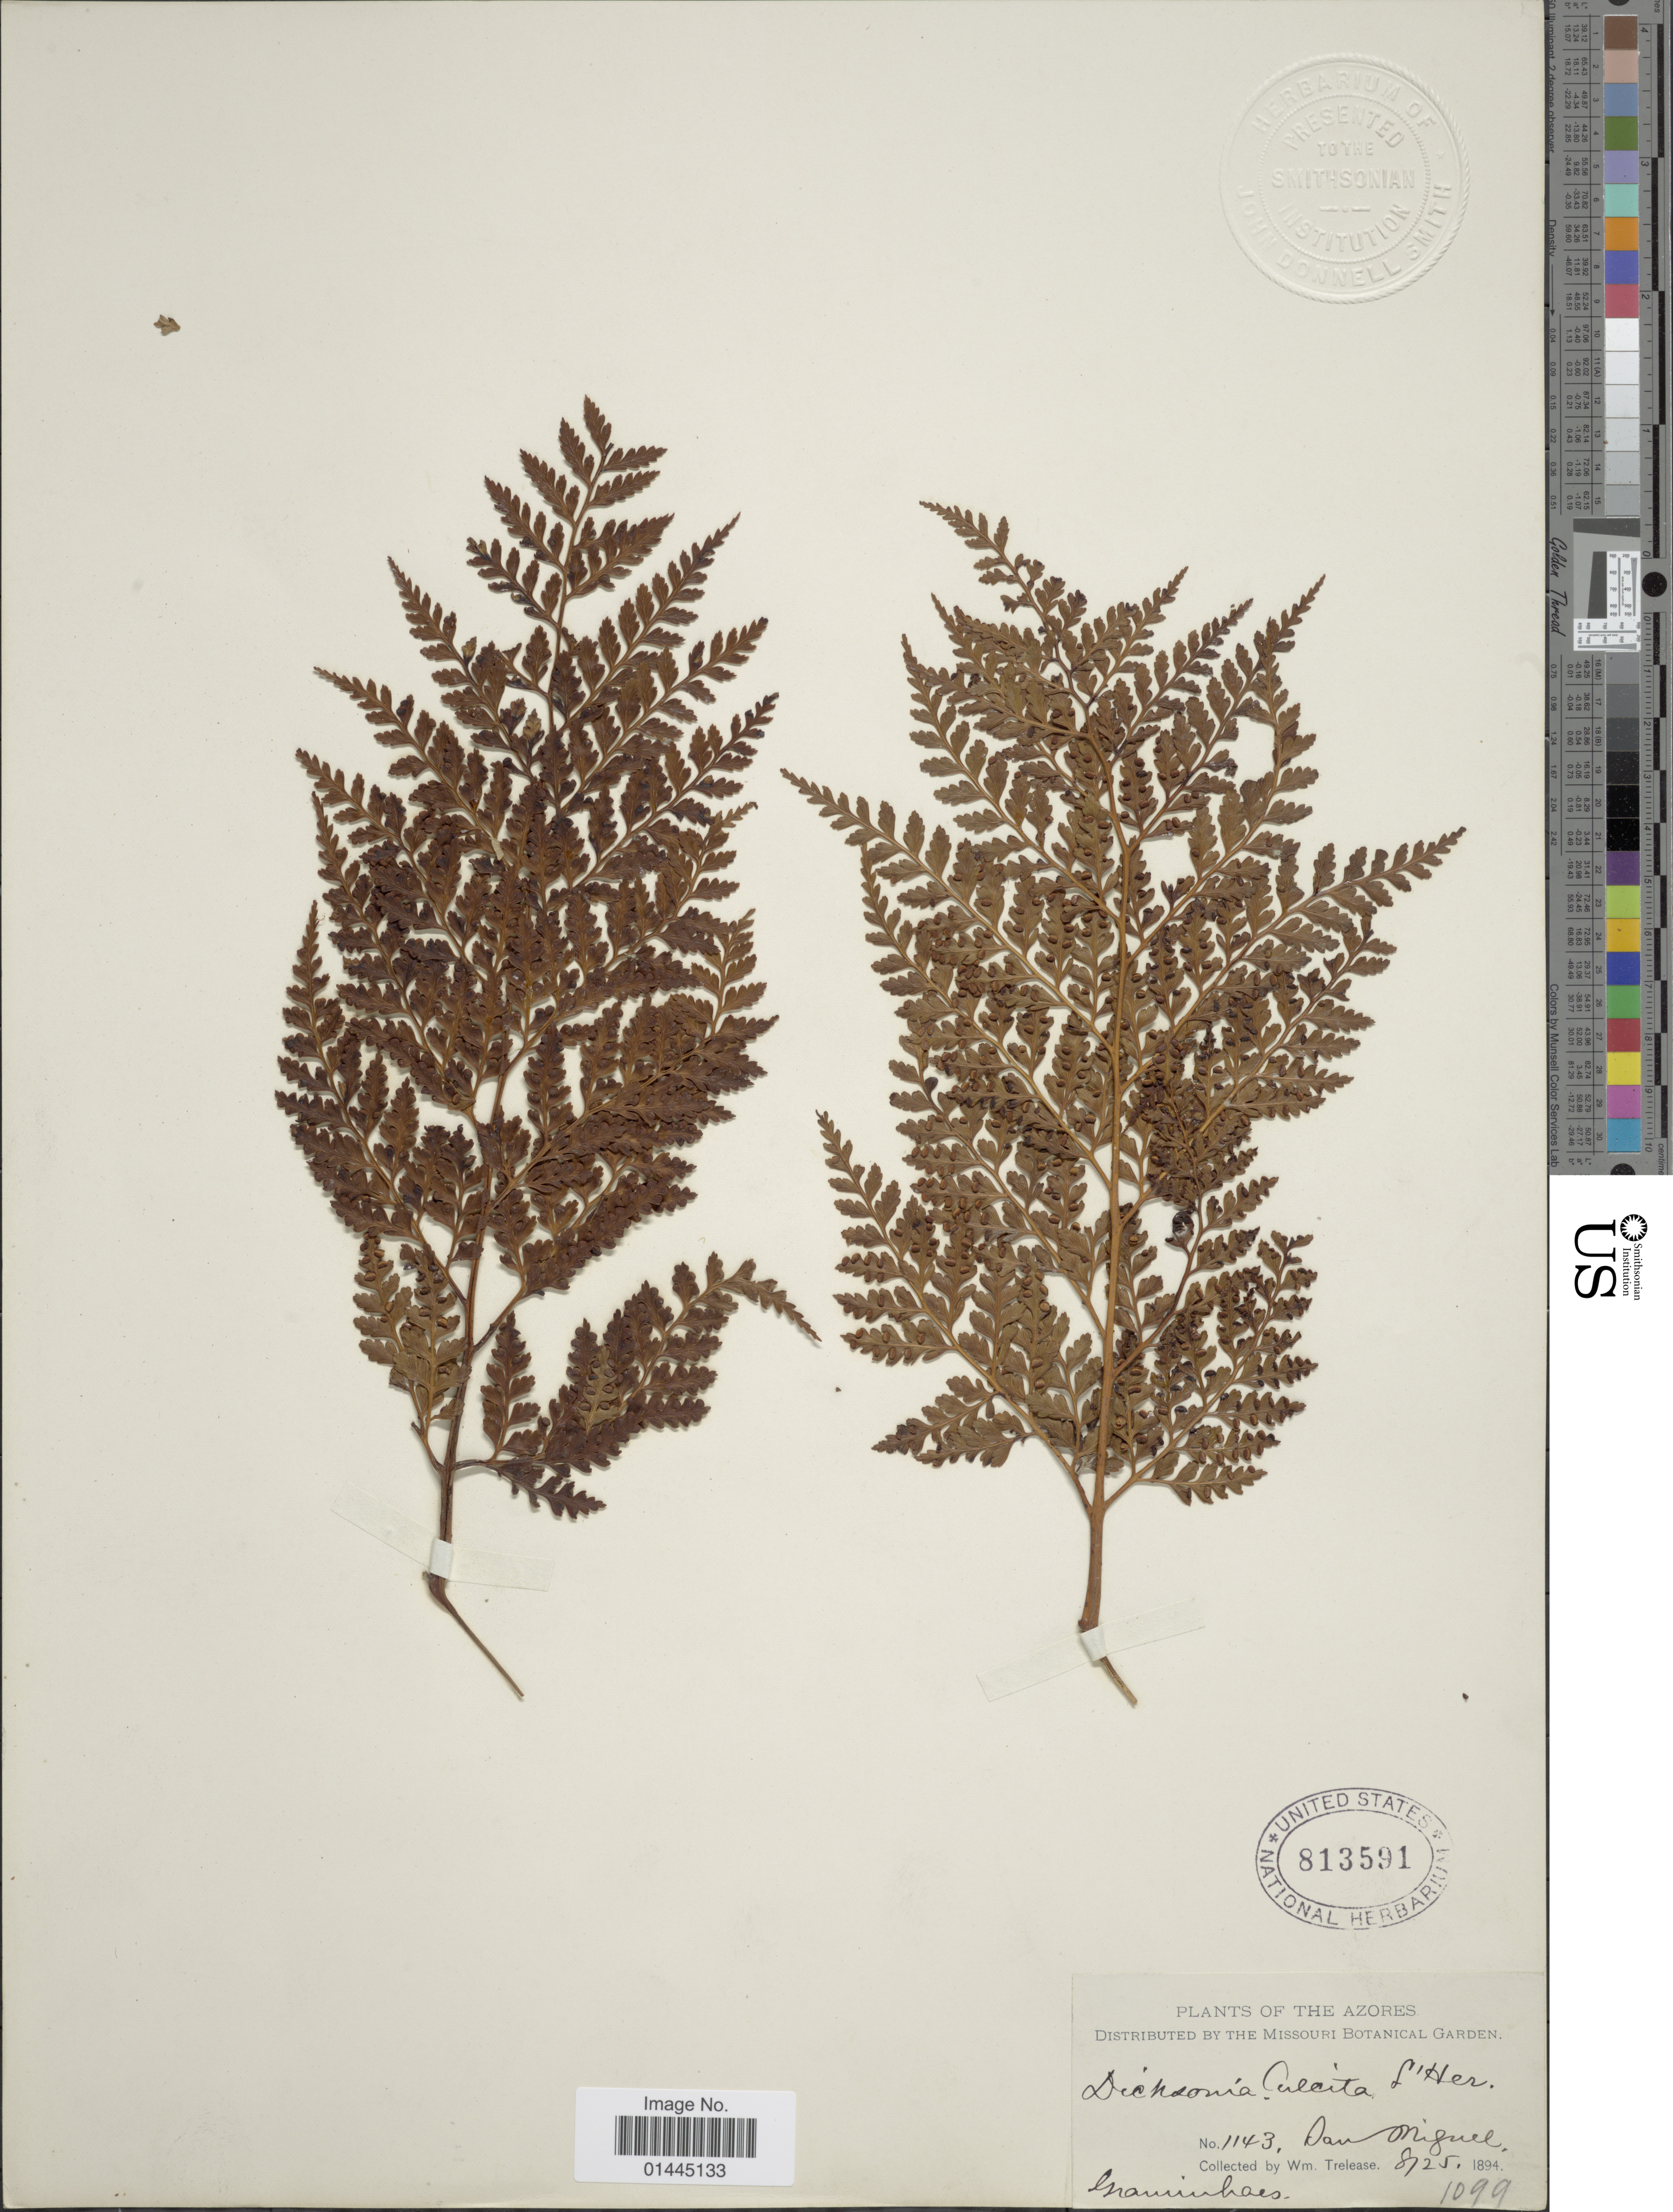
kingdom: Plantae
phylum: Tracheophyta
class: Polypodiopsida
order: Cyatheales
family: Culcitaceae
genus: Culcita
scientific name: Culcita macrocarpa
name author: C. Presl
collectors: W. Trelease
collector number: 1143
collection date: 1894-08-25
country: Portugal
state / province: Azores (Aut. Reg.)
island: São Miguel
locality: San Miguel.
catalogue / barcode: US 813591